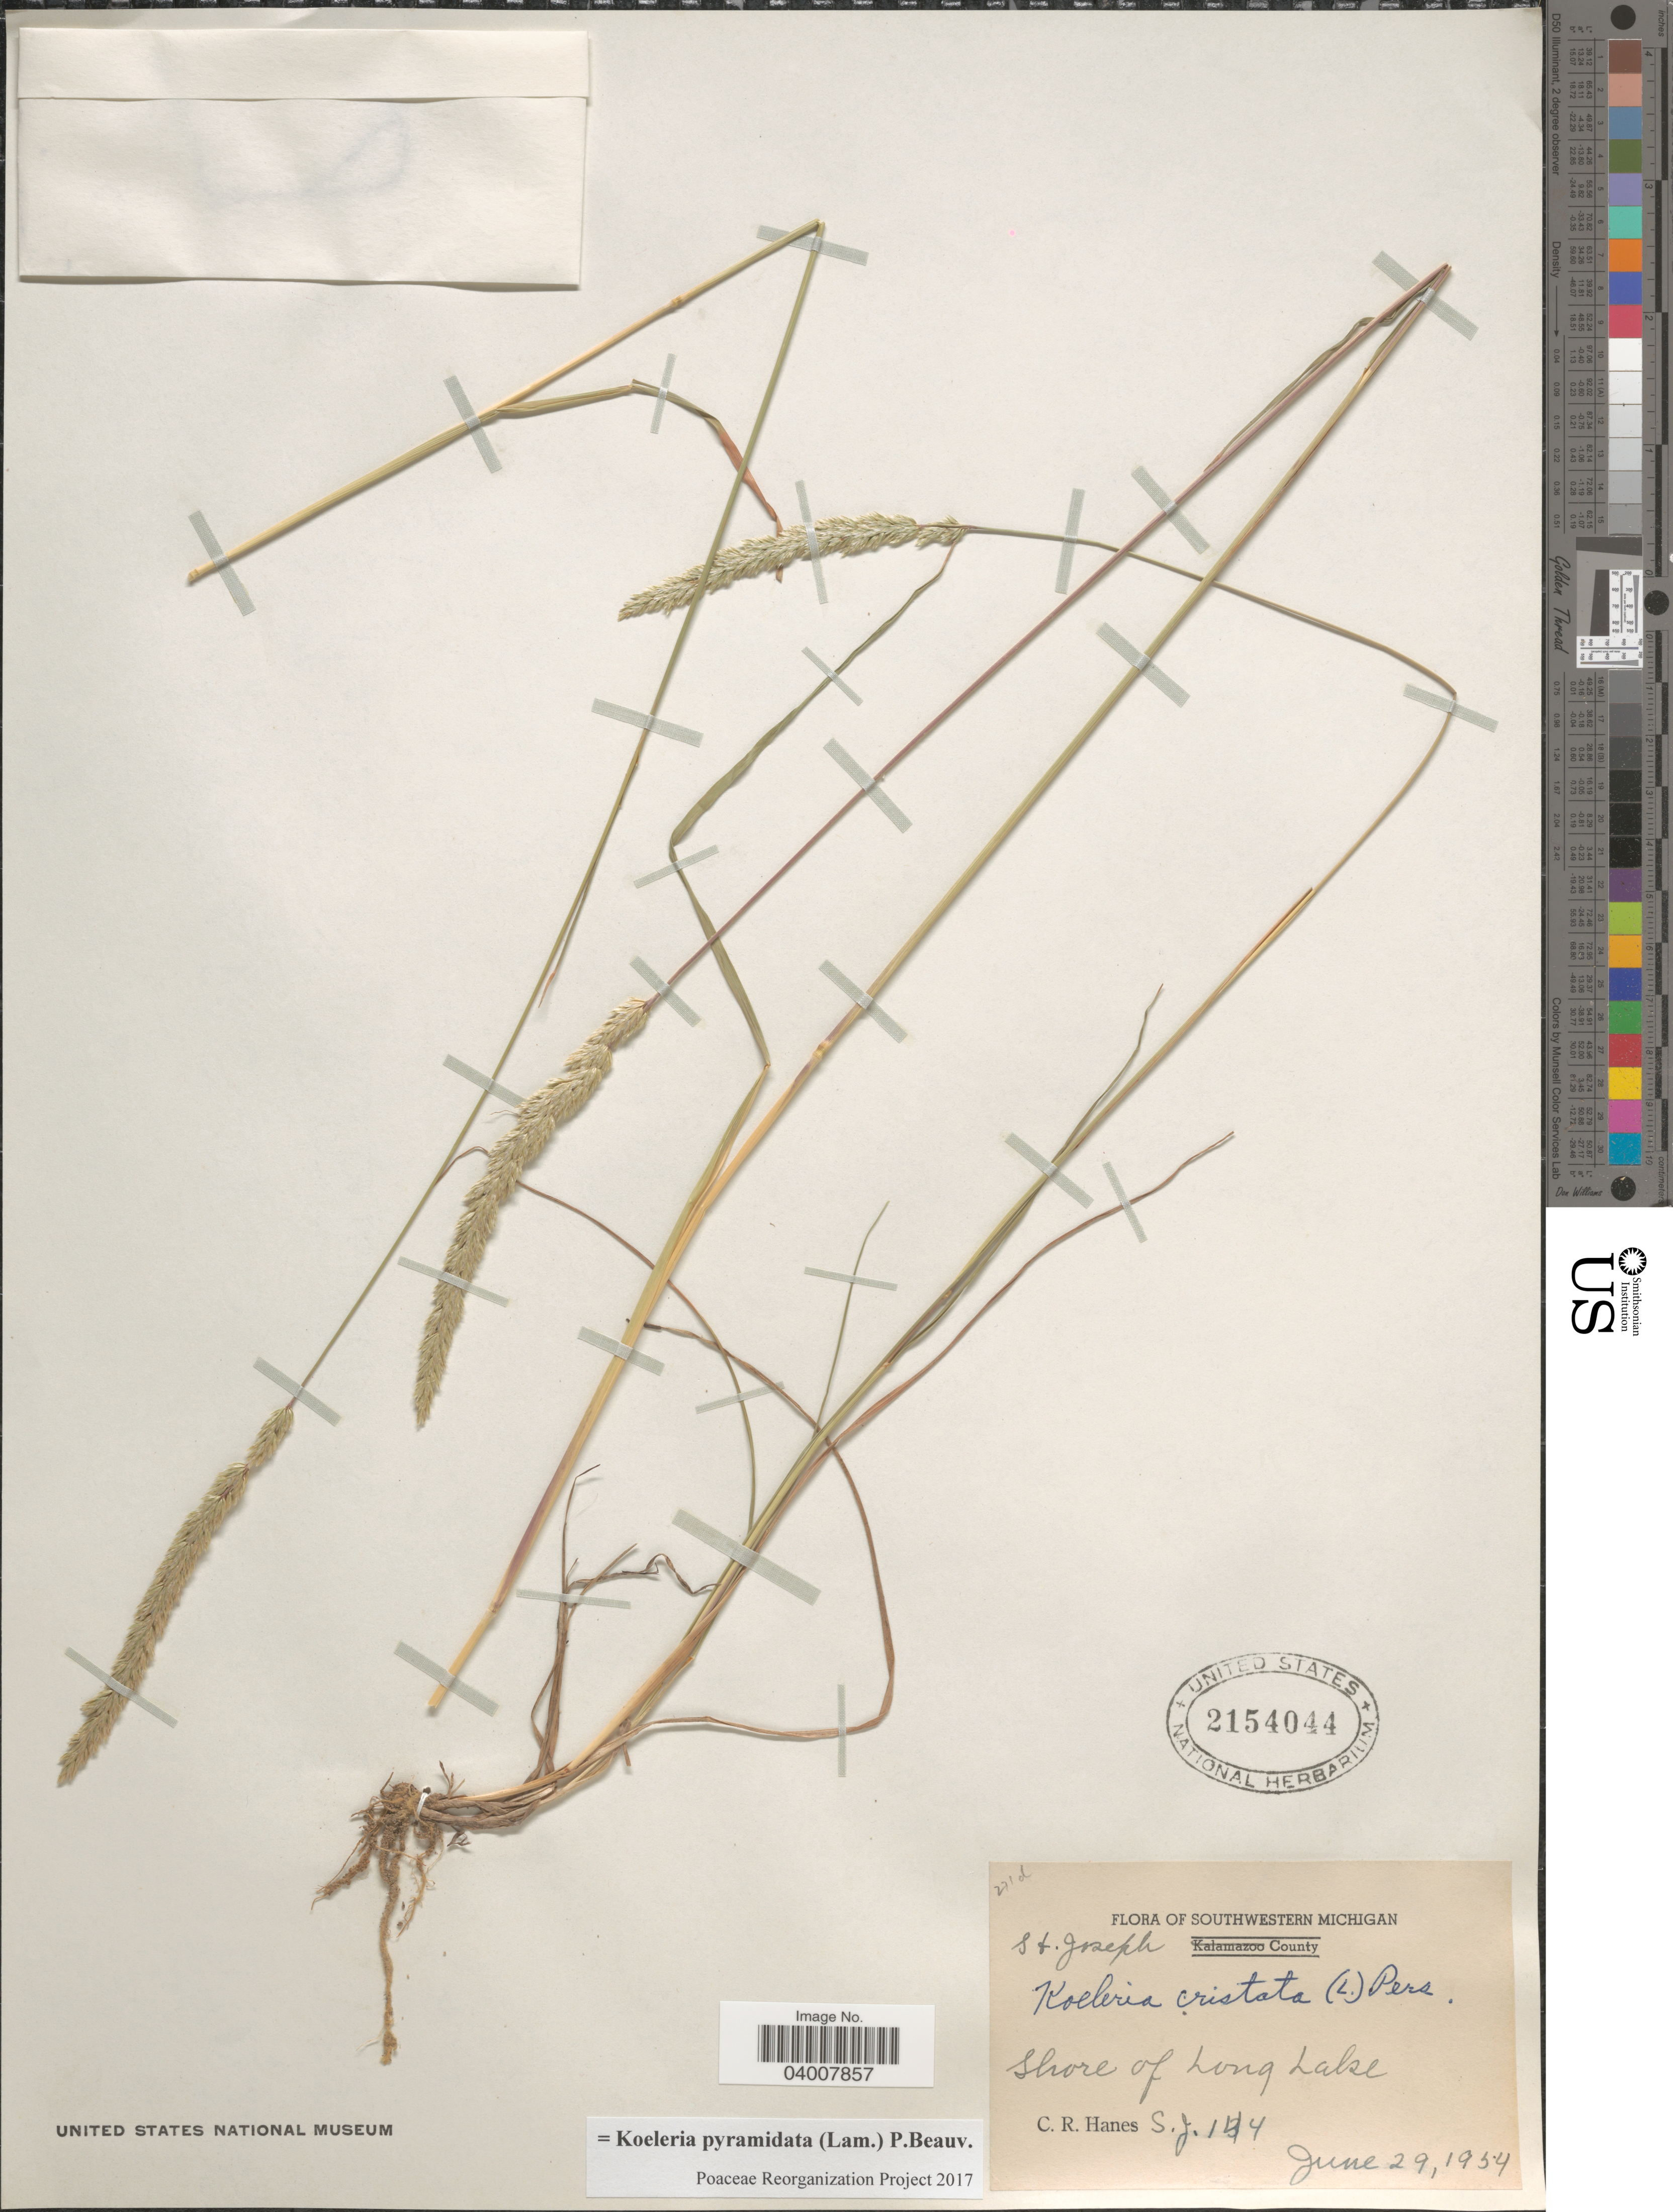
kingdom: Plantae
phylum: Tracheophyta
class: Liliopsida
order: Poales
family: Poaceae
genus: Koeleria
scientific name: Koeleria pyramidata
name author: (Lam.) P. Beauv.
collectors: C. Hanes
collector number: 144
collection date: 1954-06-29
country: United States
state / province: Michigan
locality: Southwestern Michigan. Shore of Long Lake.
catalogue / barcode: US 2154044